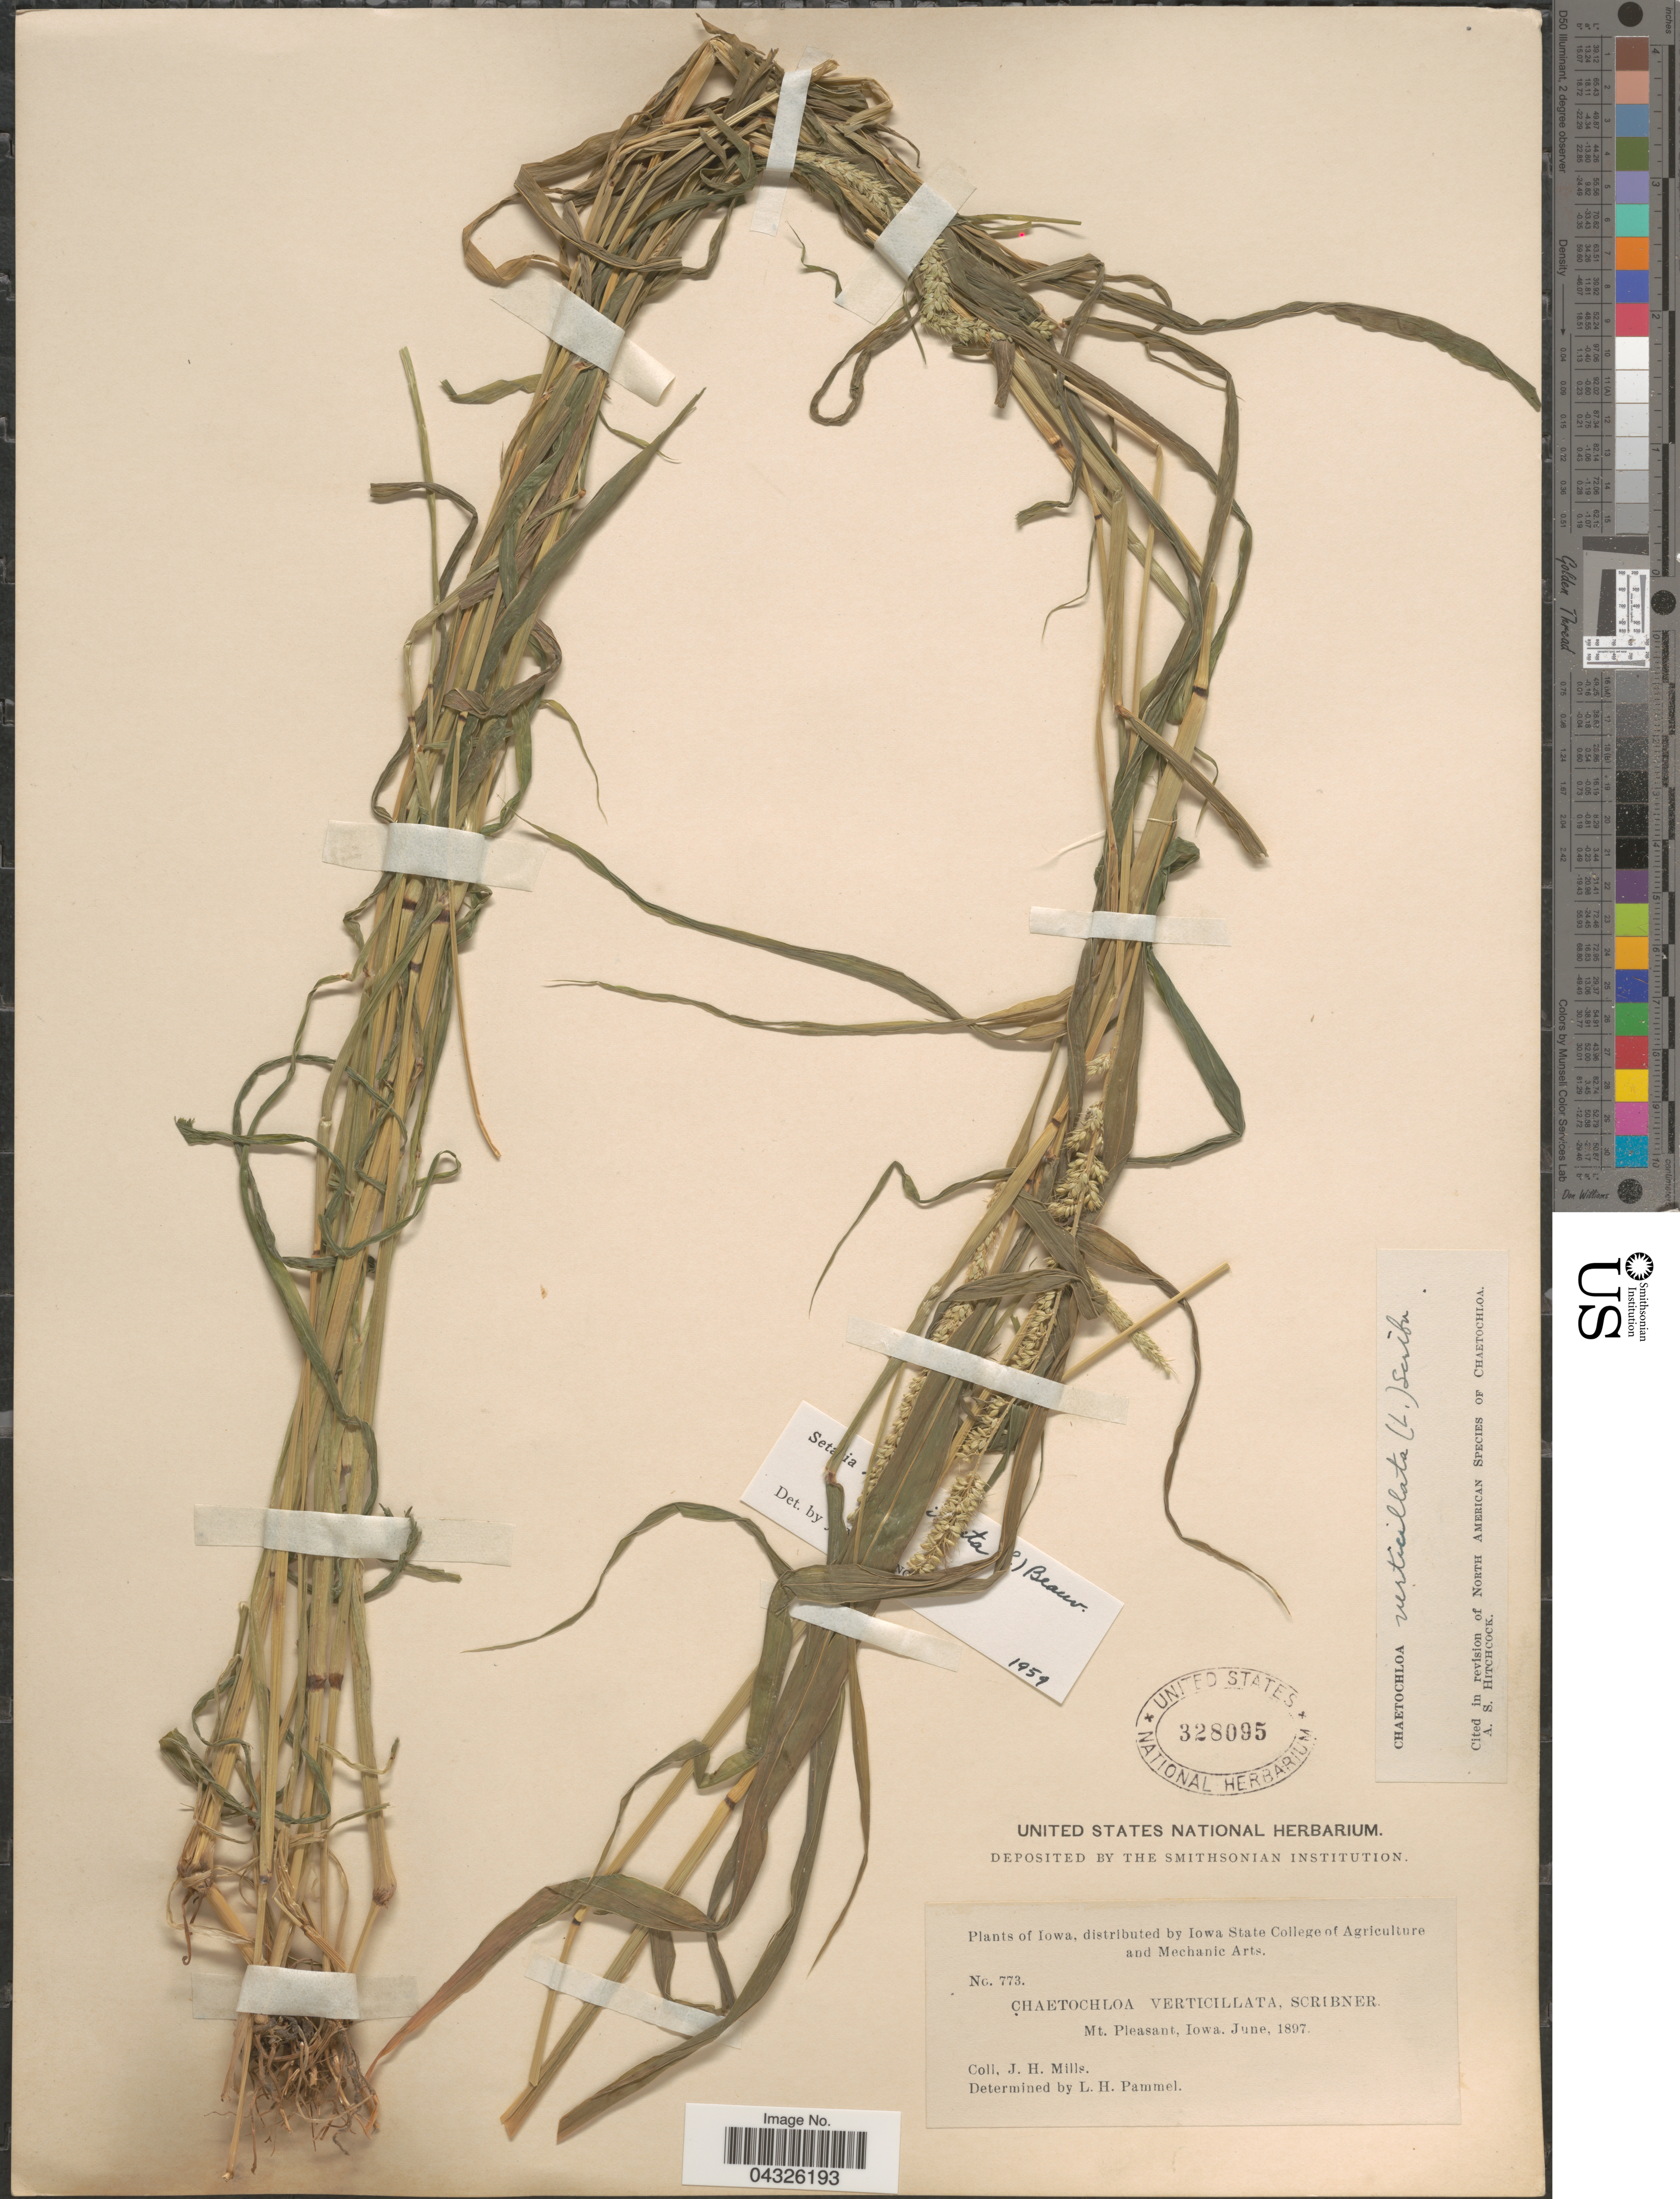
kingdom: Plantae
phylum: Tracheophyta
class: Liliopsida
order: Poales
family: Poaceae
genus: Setaria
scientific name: Setaria verticillata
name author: (L.) P. Beauv.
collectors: J. Mills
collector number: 773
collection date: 1897-06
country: United States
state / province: Iowa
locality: Mt. Pleasant.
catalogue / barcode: US 328095